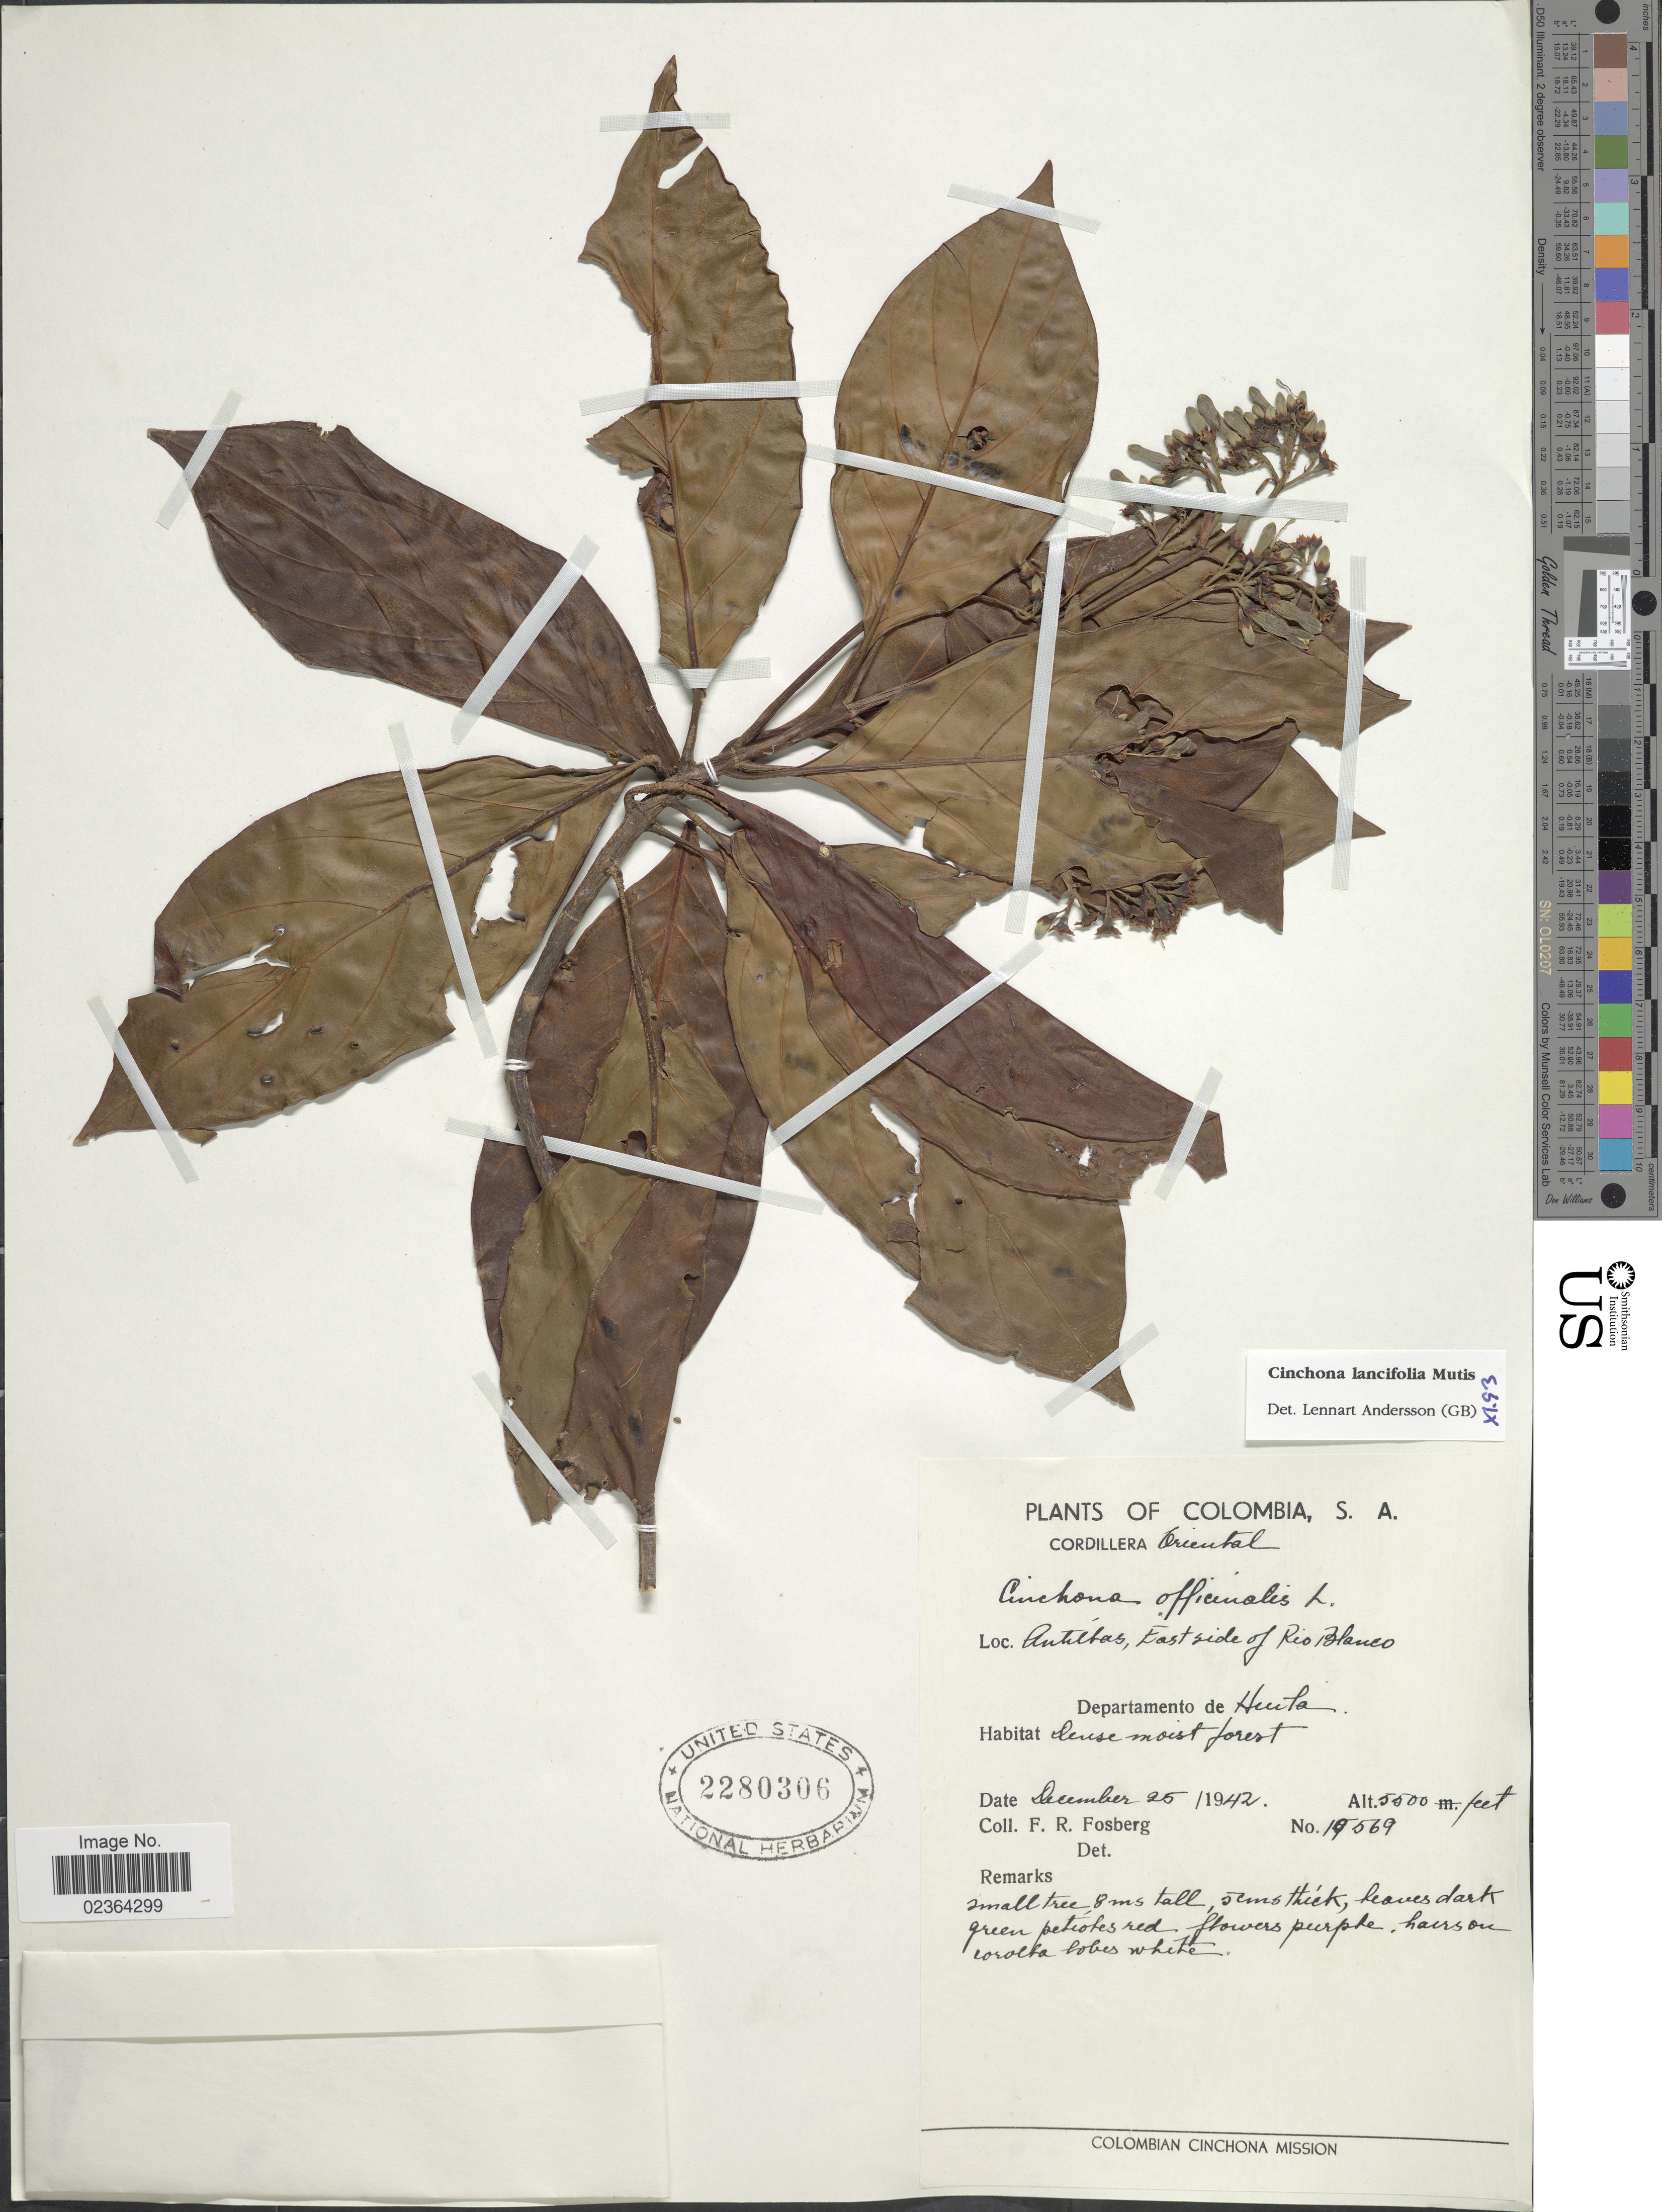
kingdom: Plantae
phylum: Tracheophyta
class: Magnoliopsida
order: Gentianales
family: Rubiaceae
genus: Cinchona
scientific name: Cinchona lancifolia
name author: Mutis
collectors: F. R. Fosberg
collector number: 19569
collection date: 1942-12-25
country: Colombia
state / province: Huila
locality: Cordillera Oriental, Antilbas East side of Rio Blanco, Departamento de Huila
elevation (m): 1676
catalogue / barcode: US 2280306